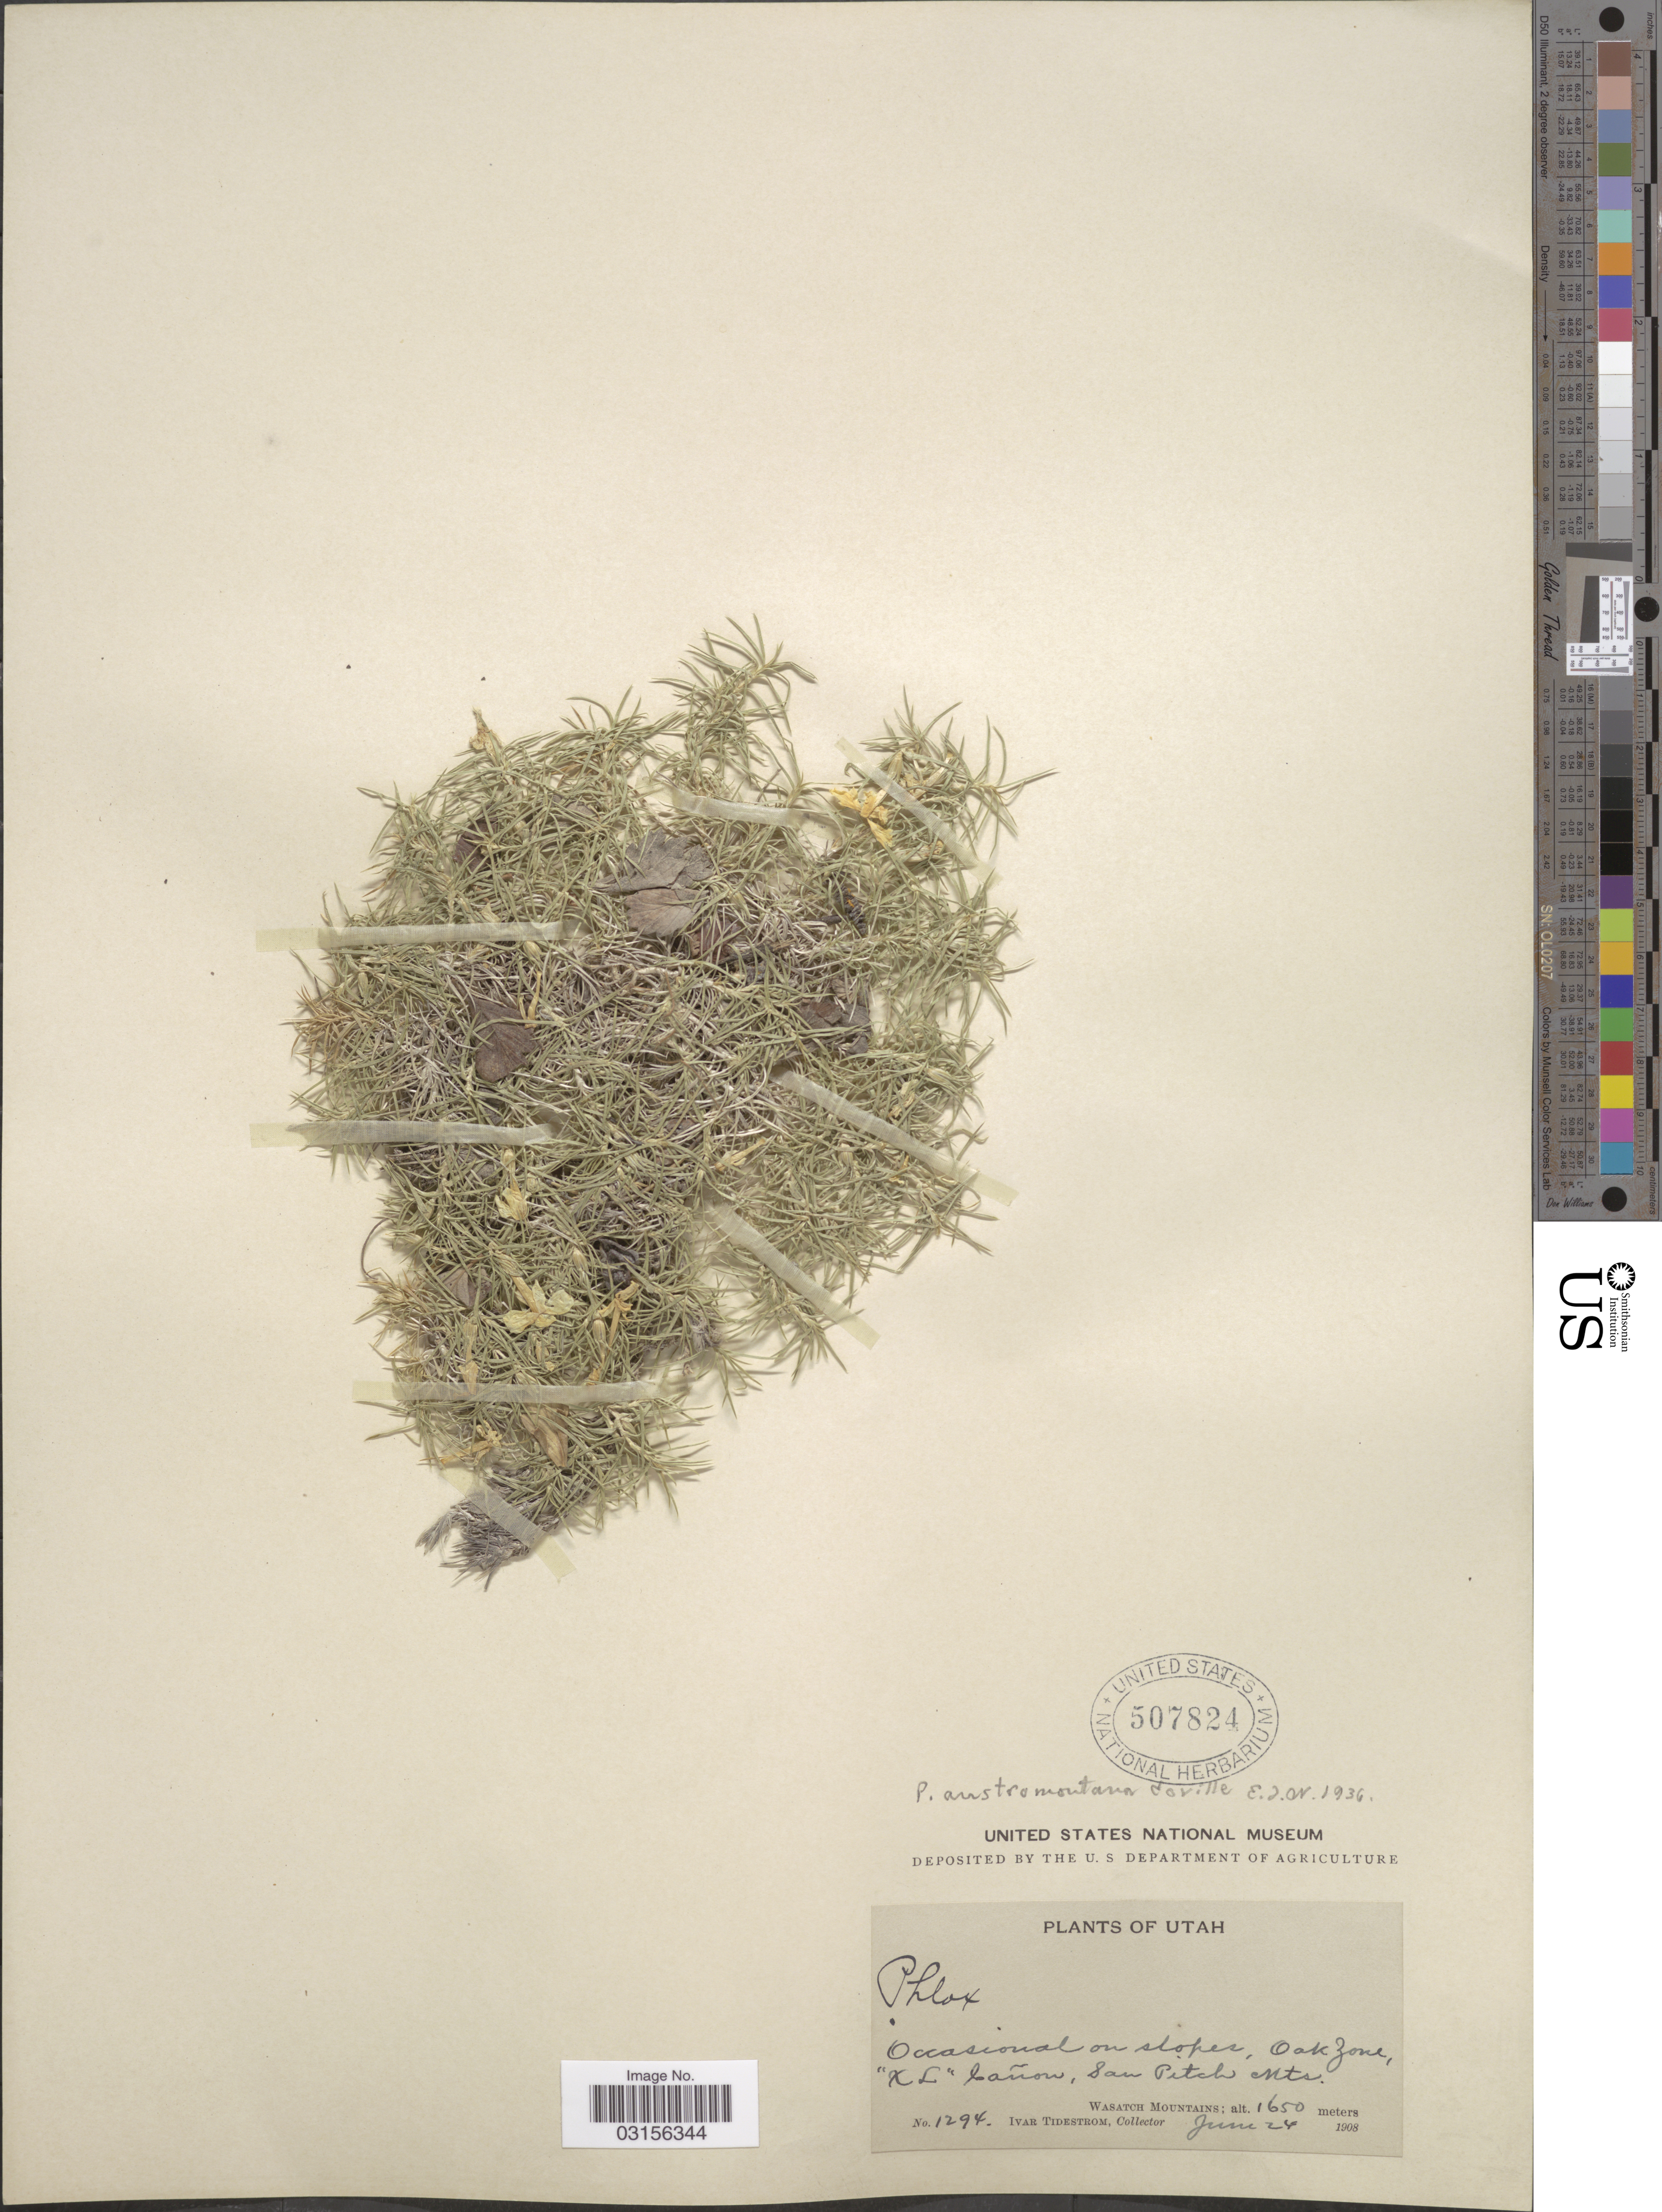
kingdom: Plantae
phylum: Tracheophyta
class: Magnoliopsida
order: Ericales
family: Polemoniaceae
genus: Phlox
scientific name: Phlox austromontana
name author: Coville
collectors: I. F. Tidestrom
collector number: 1294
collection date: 1908-06-24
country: United States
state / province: Utah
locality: Oak Zone, "XL" Cañon, San Pitch Mts. Wasatch Mountains.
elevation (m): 1650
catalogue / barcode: US 507824